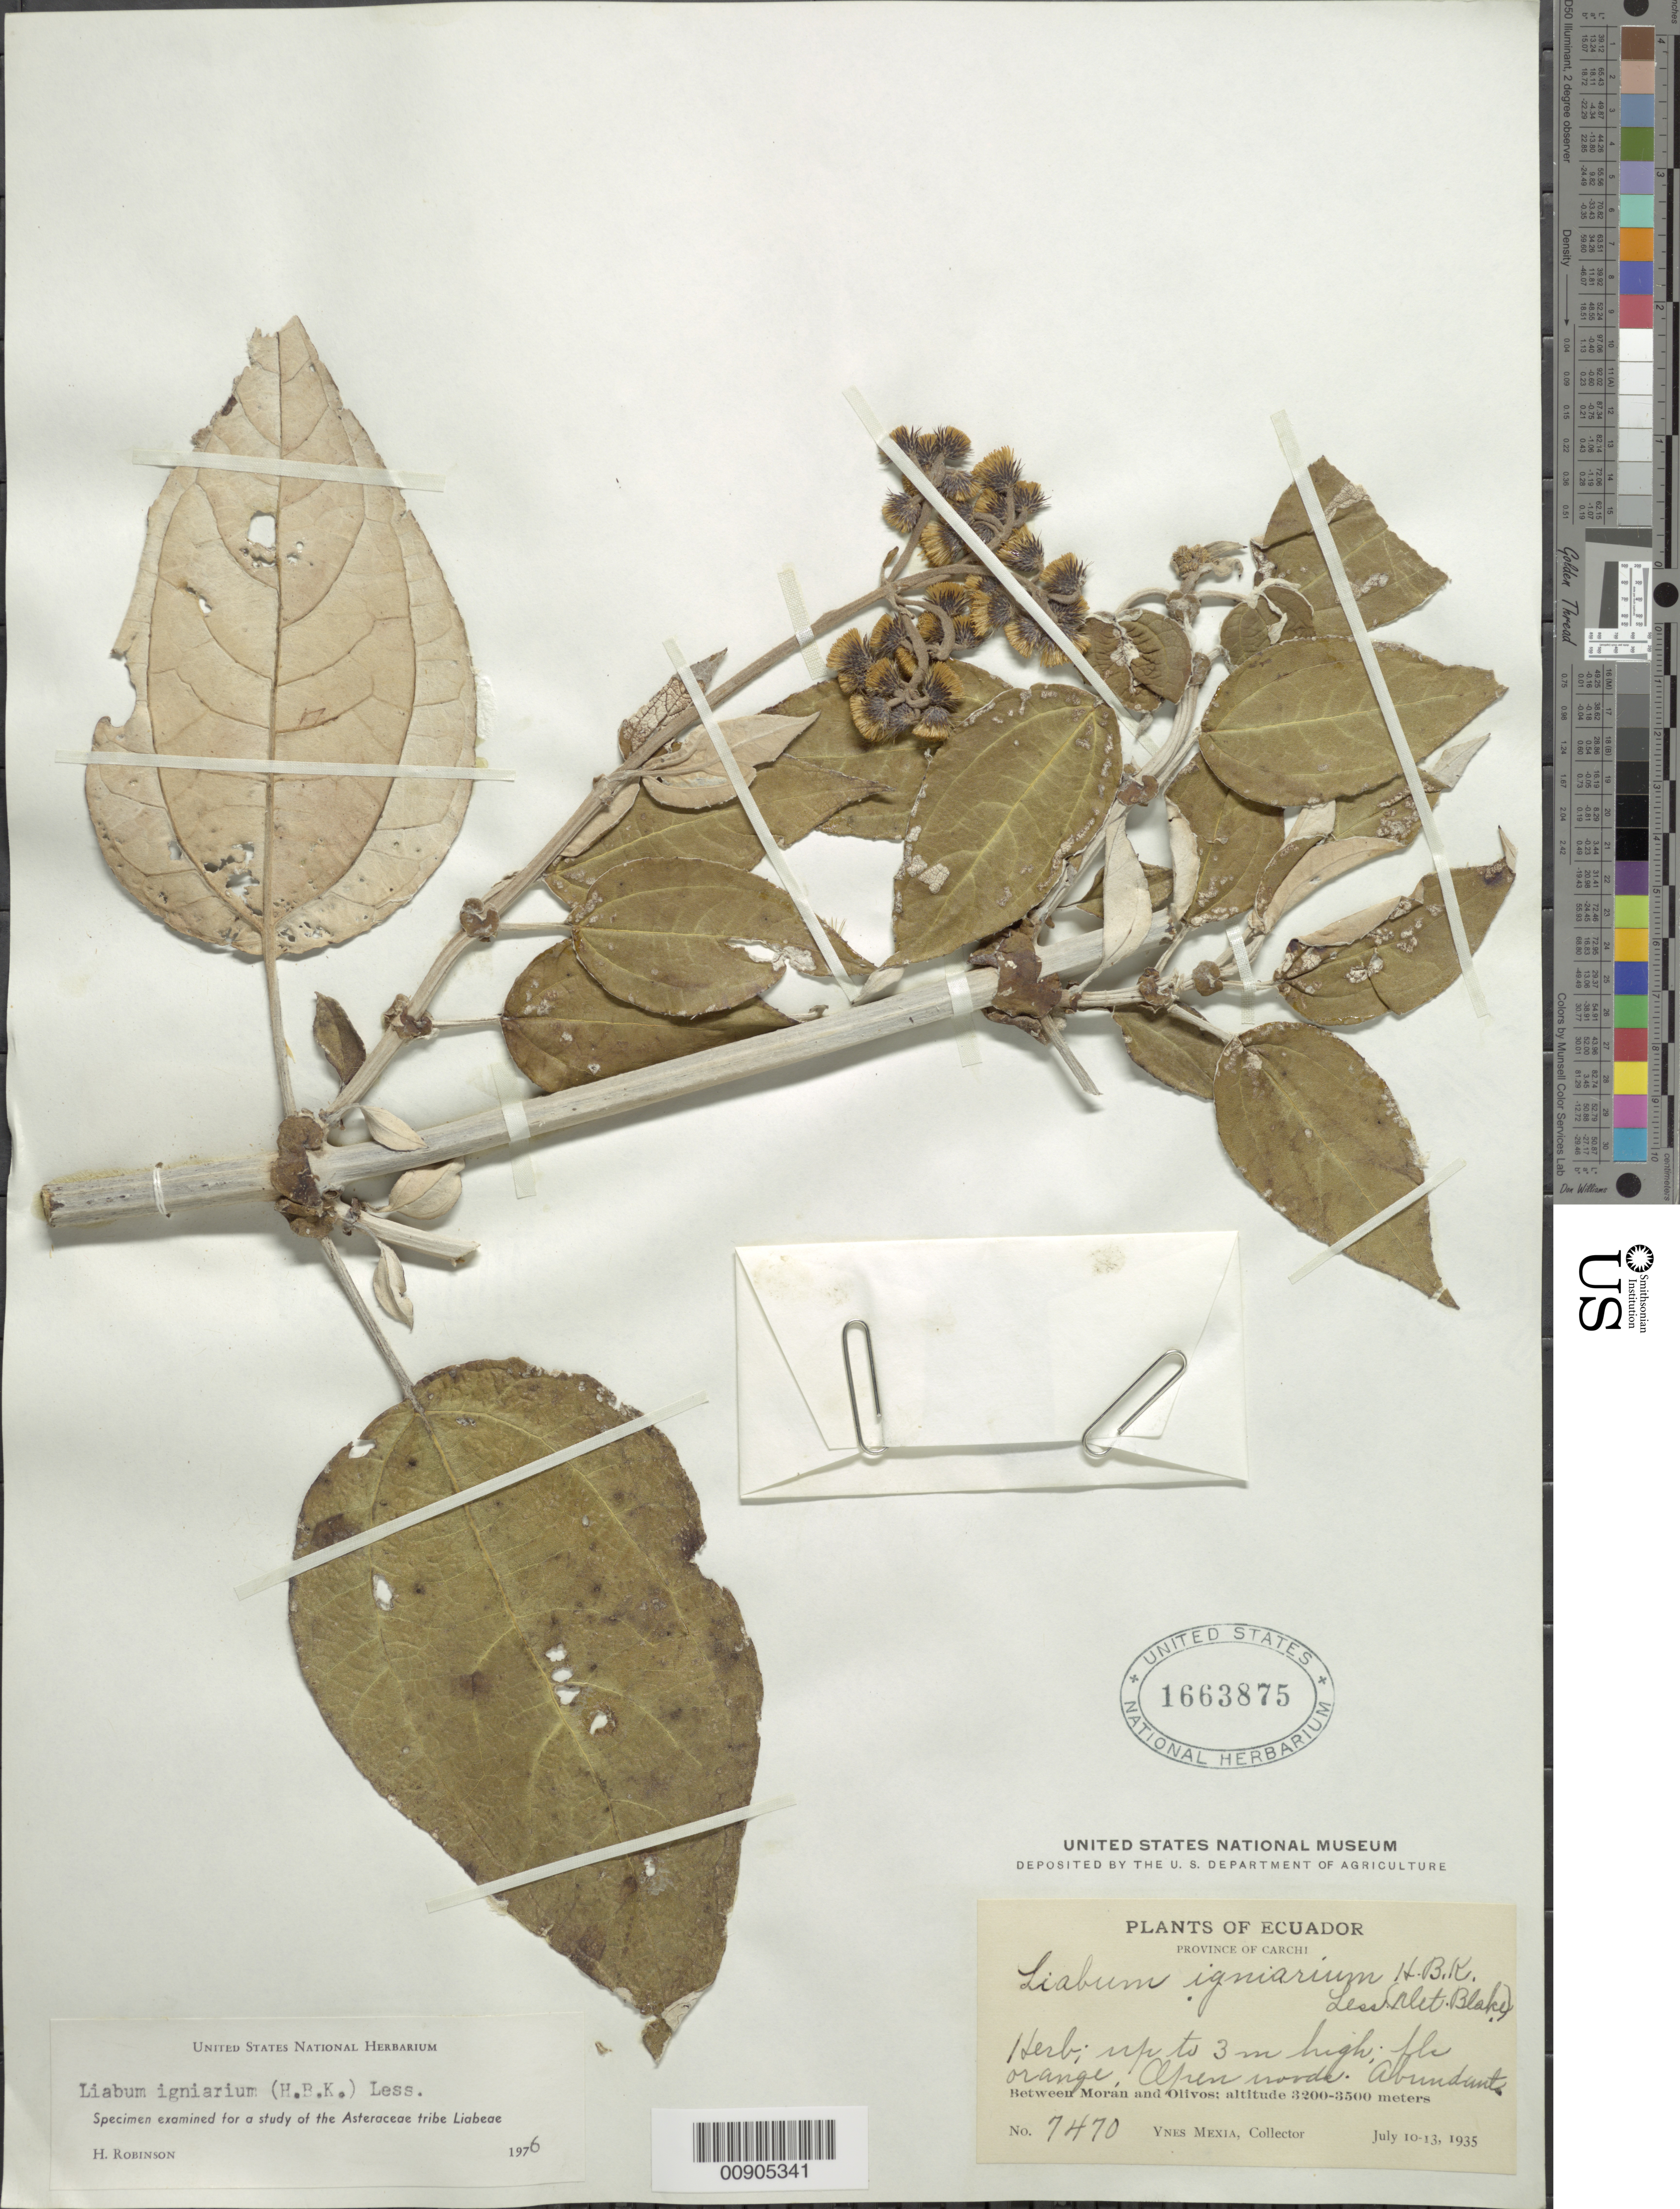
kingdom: Plantae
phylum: Tracheophyta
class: Magnoliopsida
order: Asterales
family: Asteraceae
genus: Liabum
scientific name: Liabum igniarium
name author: Less.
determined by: Robinson, Harold E., (US)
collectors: Y. Mexia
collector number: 7470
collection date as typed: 10 July 1935 to 13 July 1935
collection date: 1935-07-10/1935-07-13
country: Ecuador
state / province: Carchi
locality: Prov. Carchi, between Morán and Olivos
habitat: Open woods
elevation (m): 3200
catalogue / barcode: US 1663875